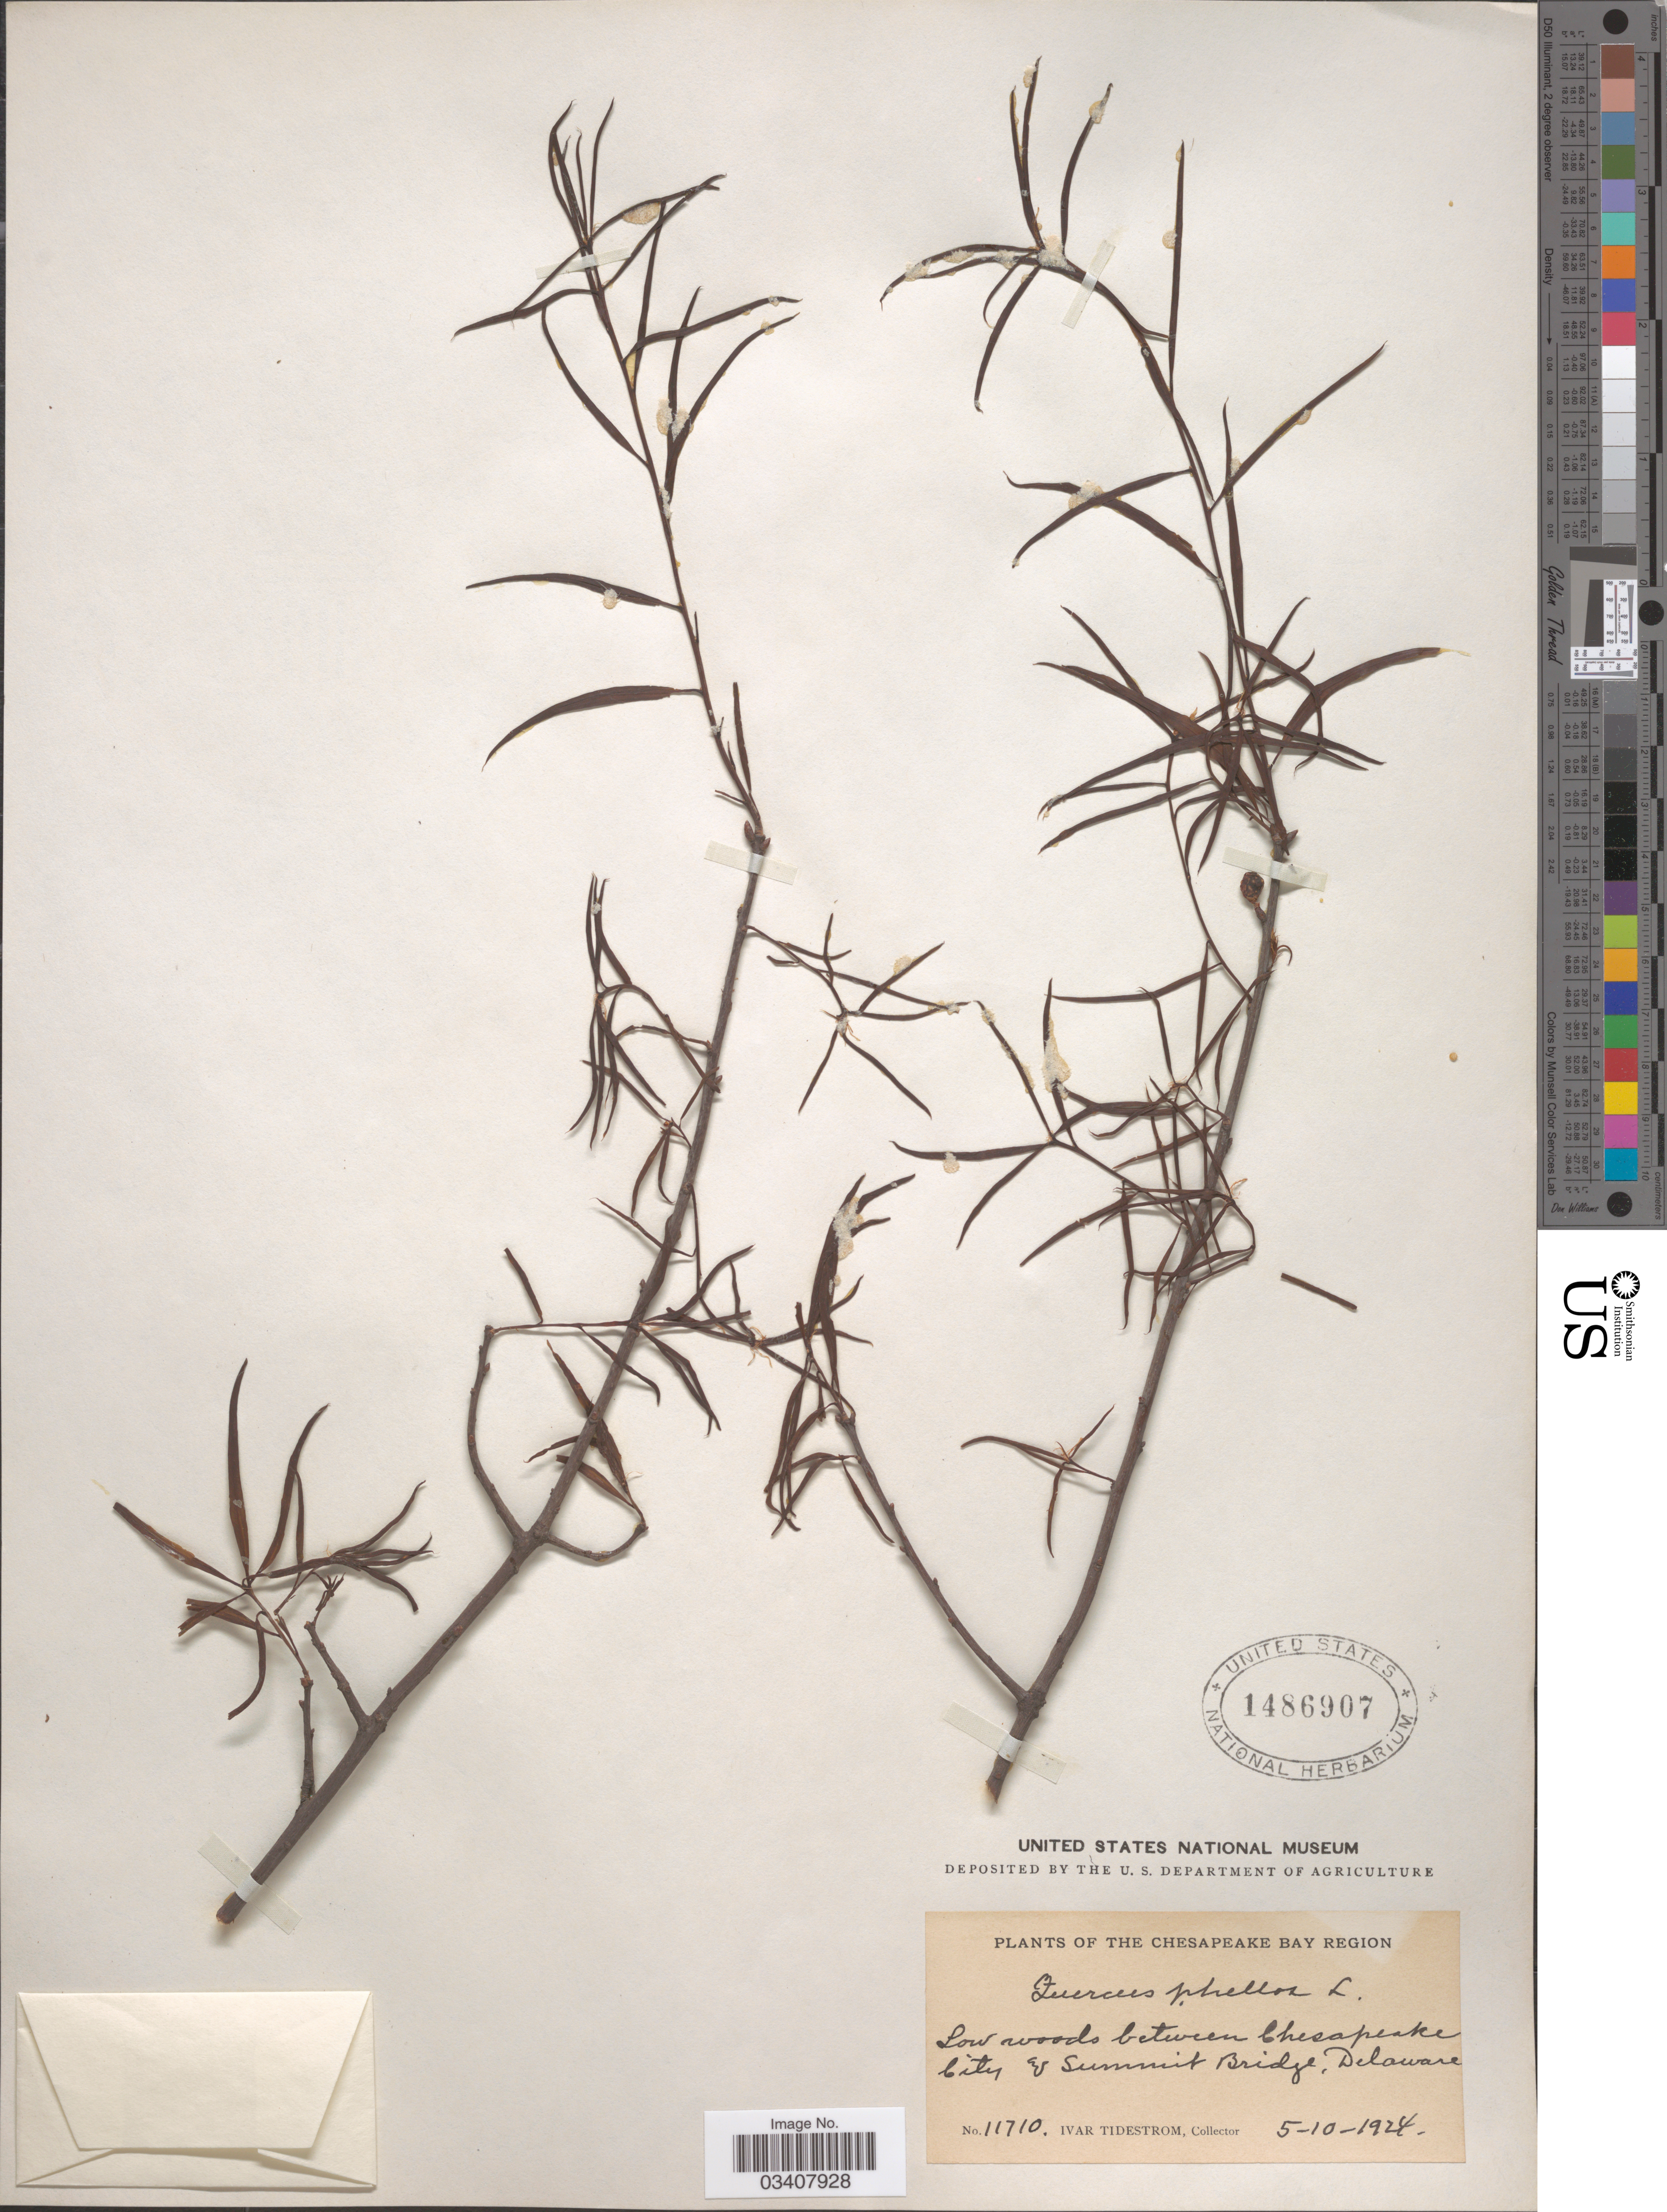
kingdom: Plantae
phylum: Tracheophyta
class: Magnoliopsida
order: Fagales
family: Fagaceae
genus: Quercus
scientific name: Quercus phellos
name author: L.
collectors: I. F. Tidestrom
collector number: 11710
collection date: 1924-05-10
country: United States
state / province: Delaware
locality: The Chesapeake Bay Region. Low woods between Chesapeake City & Summit Bridge.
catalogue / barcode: US 1486907